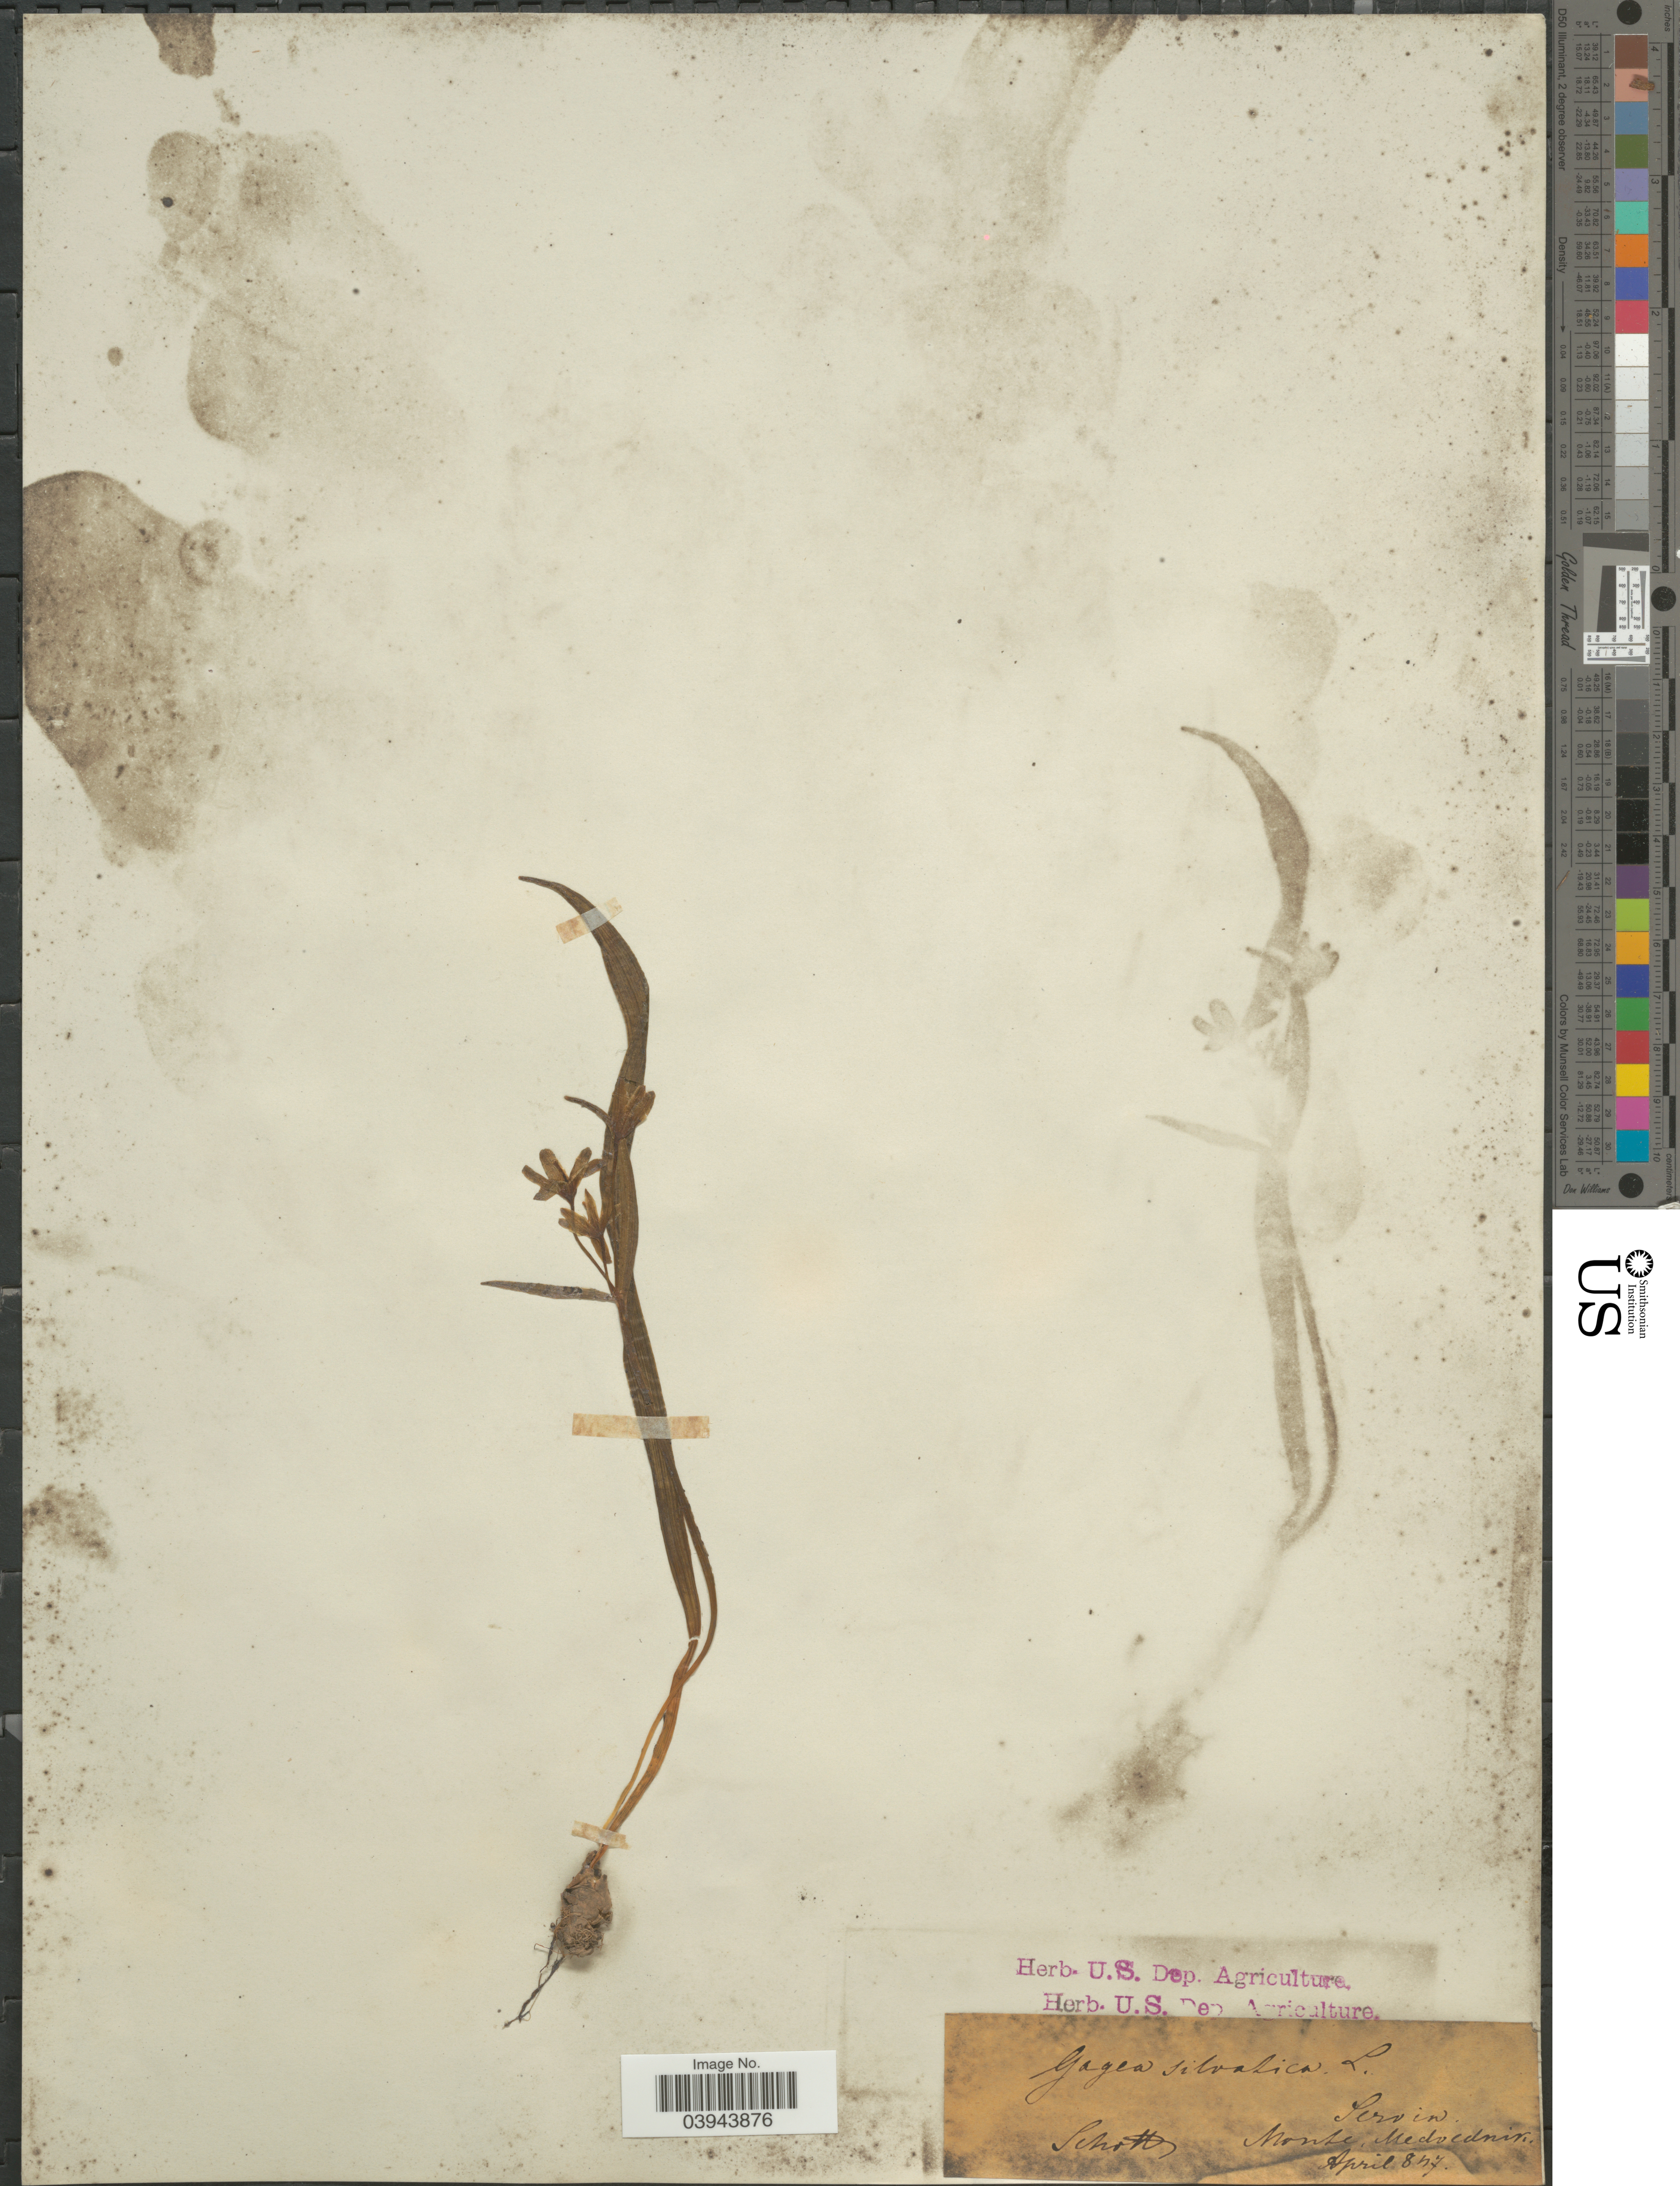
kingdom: Plantae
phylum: Tracheophyta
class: Liliopsida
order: Liliales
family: Liliaceae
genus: Gagea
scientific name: Gagea saxatilis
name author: Schult. f.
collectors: Schott, --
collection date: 1847-04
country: Serbia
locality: Servia. Monte Medvednik.